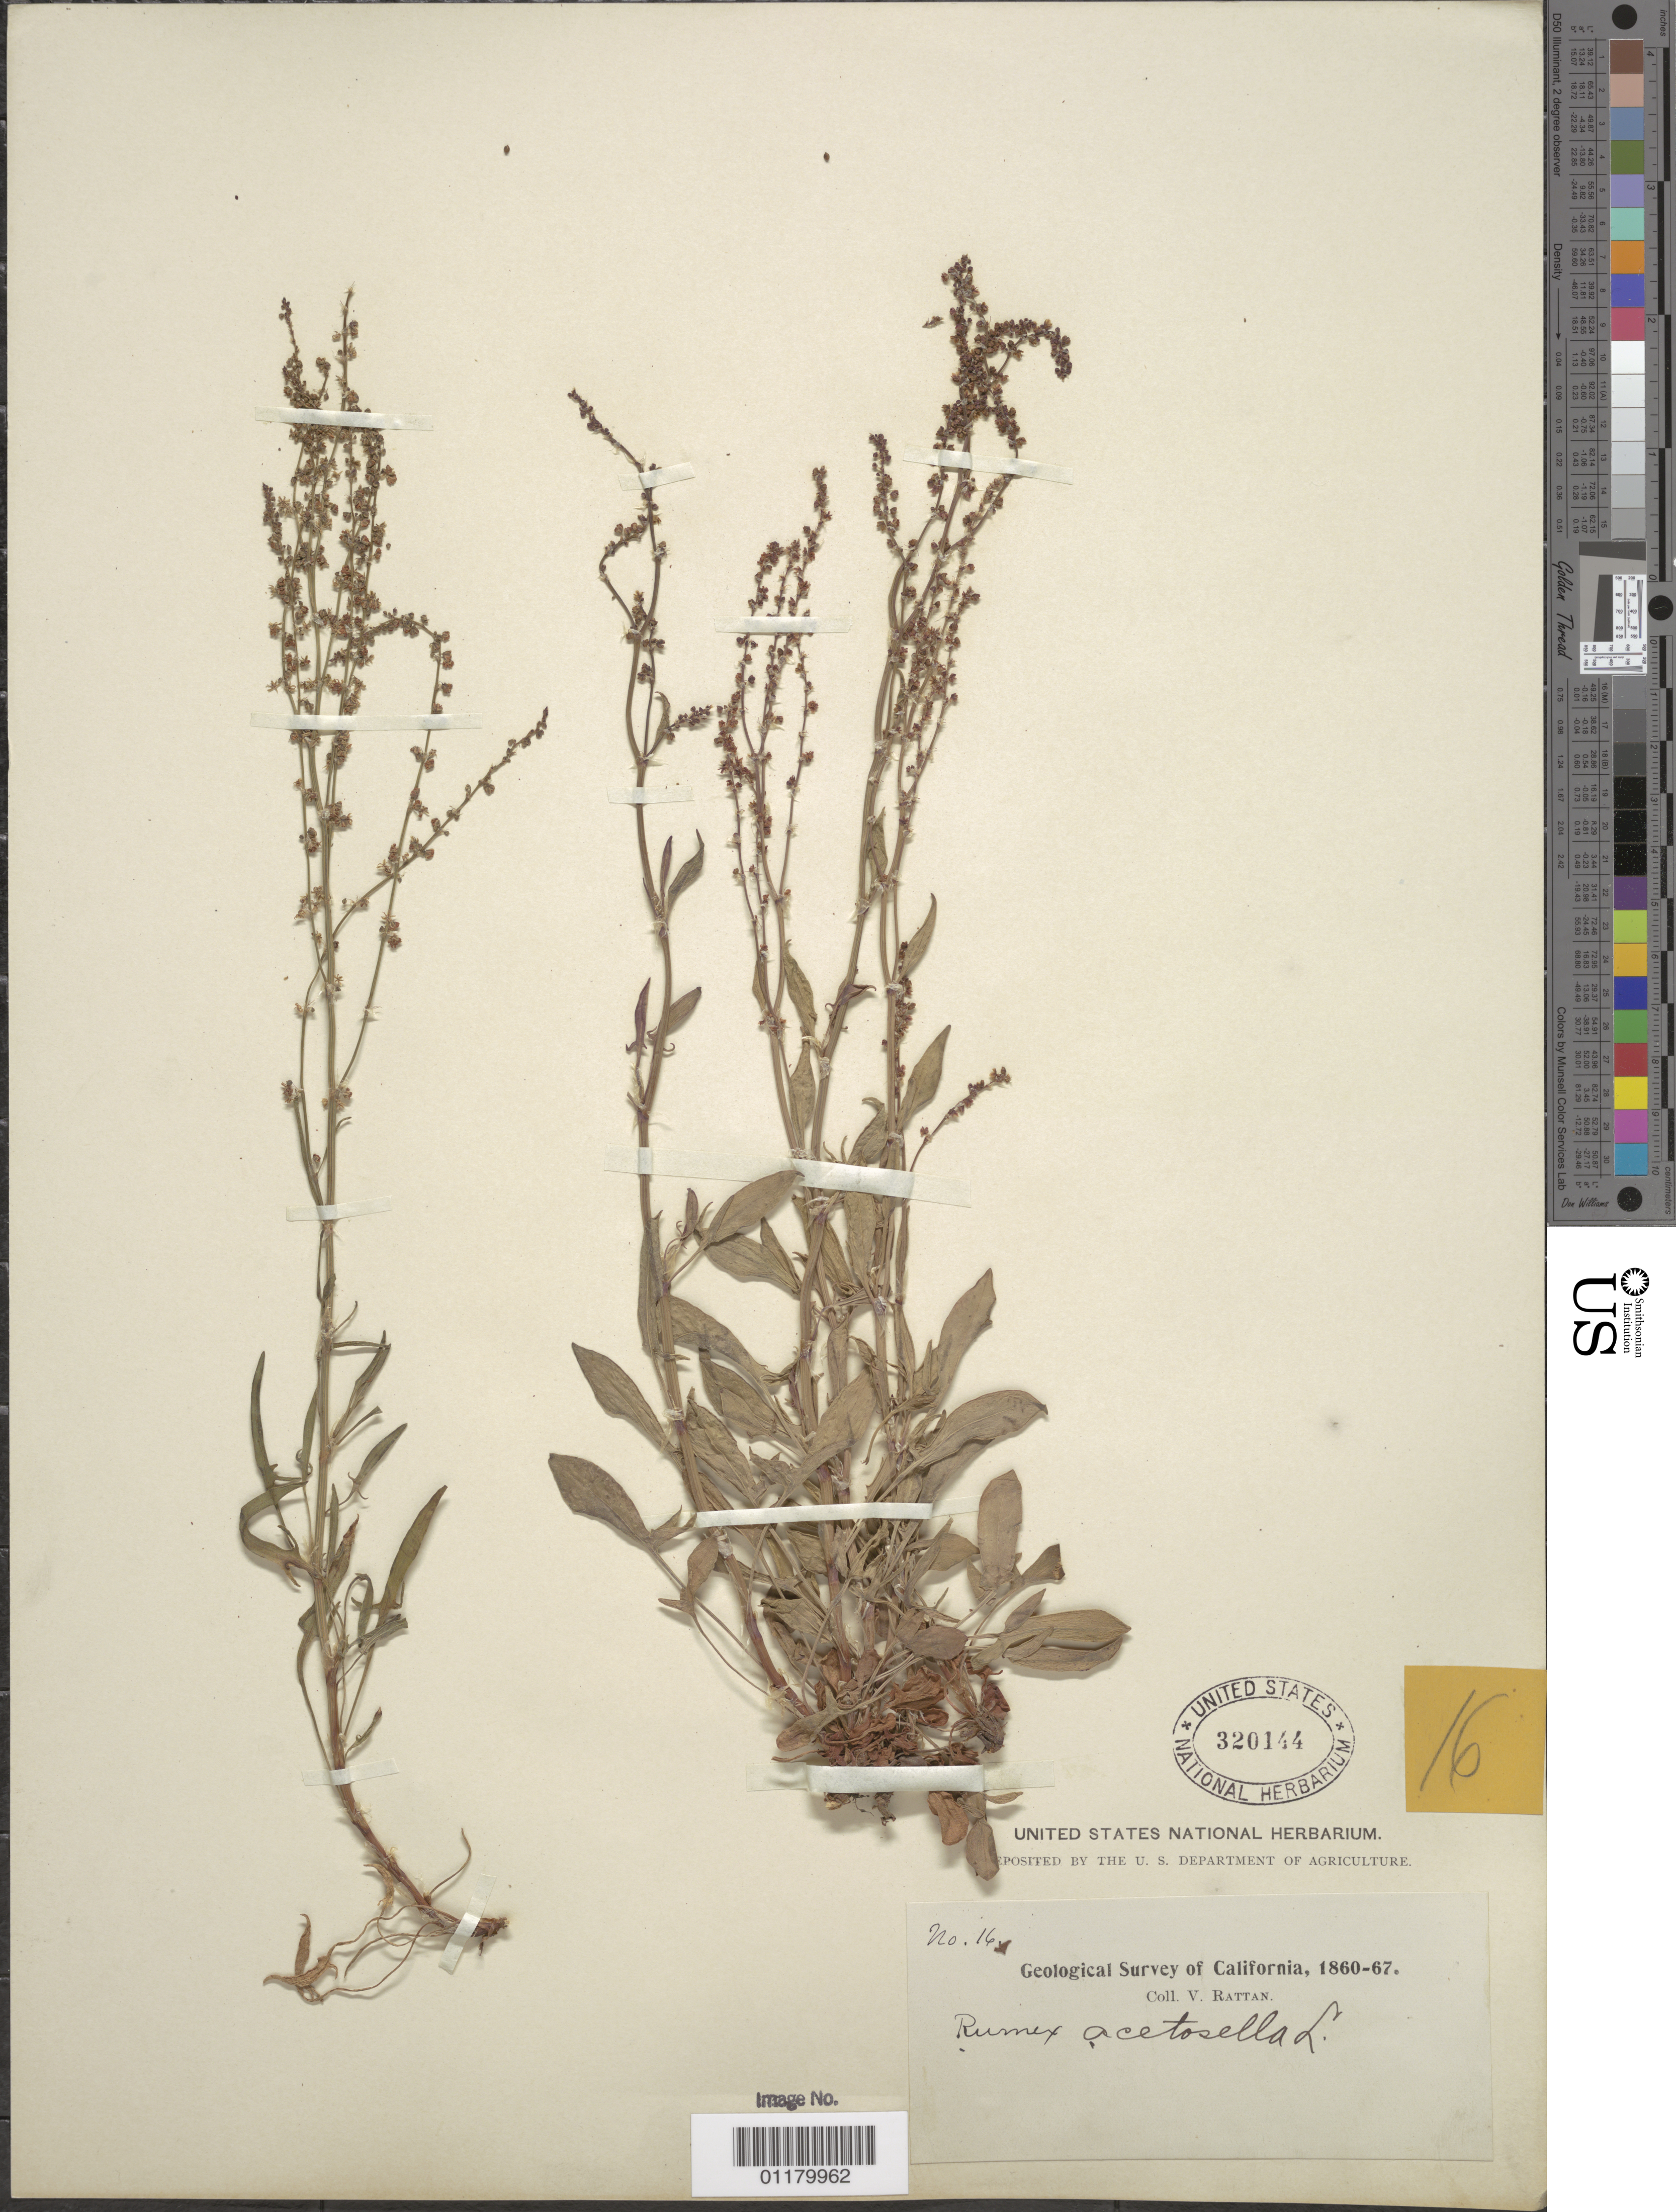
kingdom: Plantae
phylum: Tracheophyta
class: Magnoliopsida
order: Caryophyllales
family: Polygonaceae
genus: Rumex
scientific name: Rumex acetosella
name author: L.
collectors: V. Rattan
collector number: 16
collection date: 1860/1867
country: United States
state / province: California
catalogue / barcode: US 320144